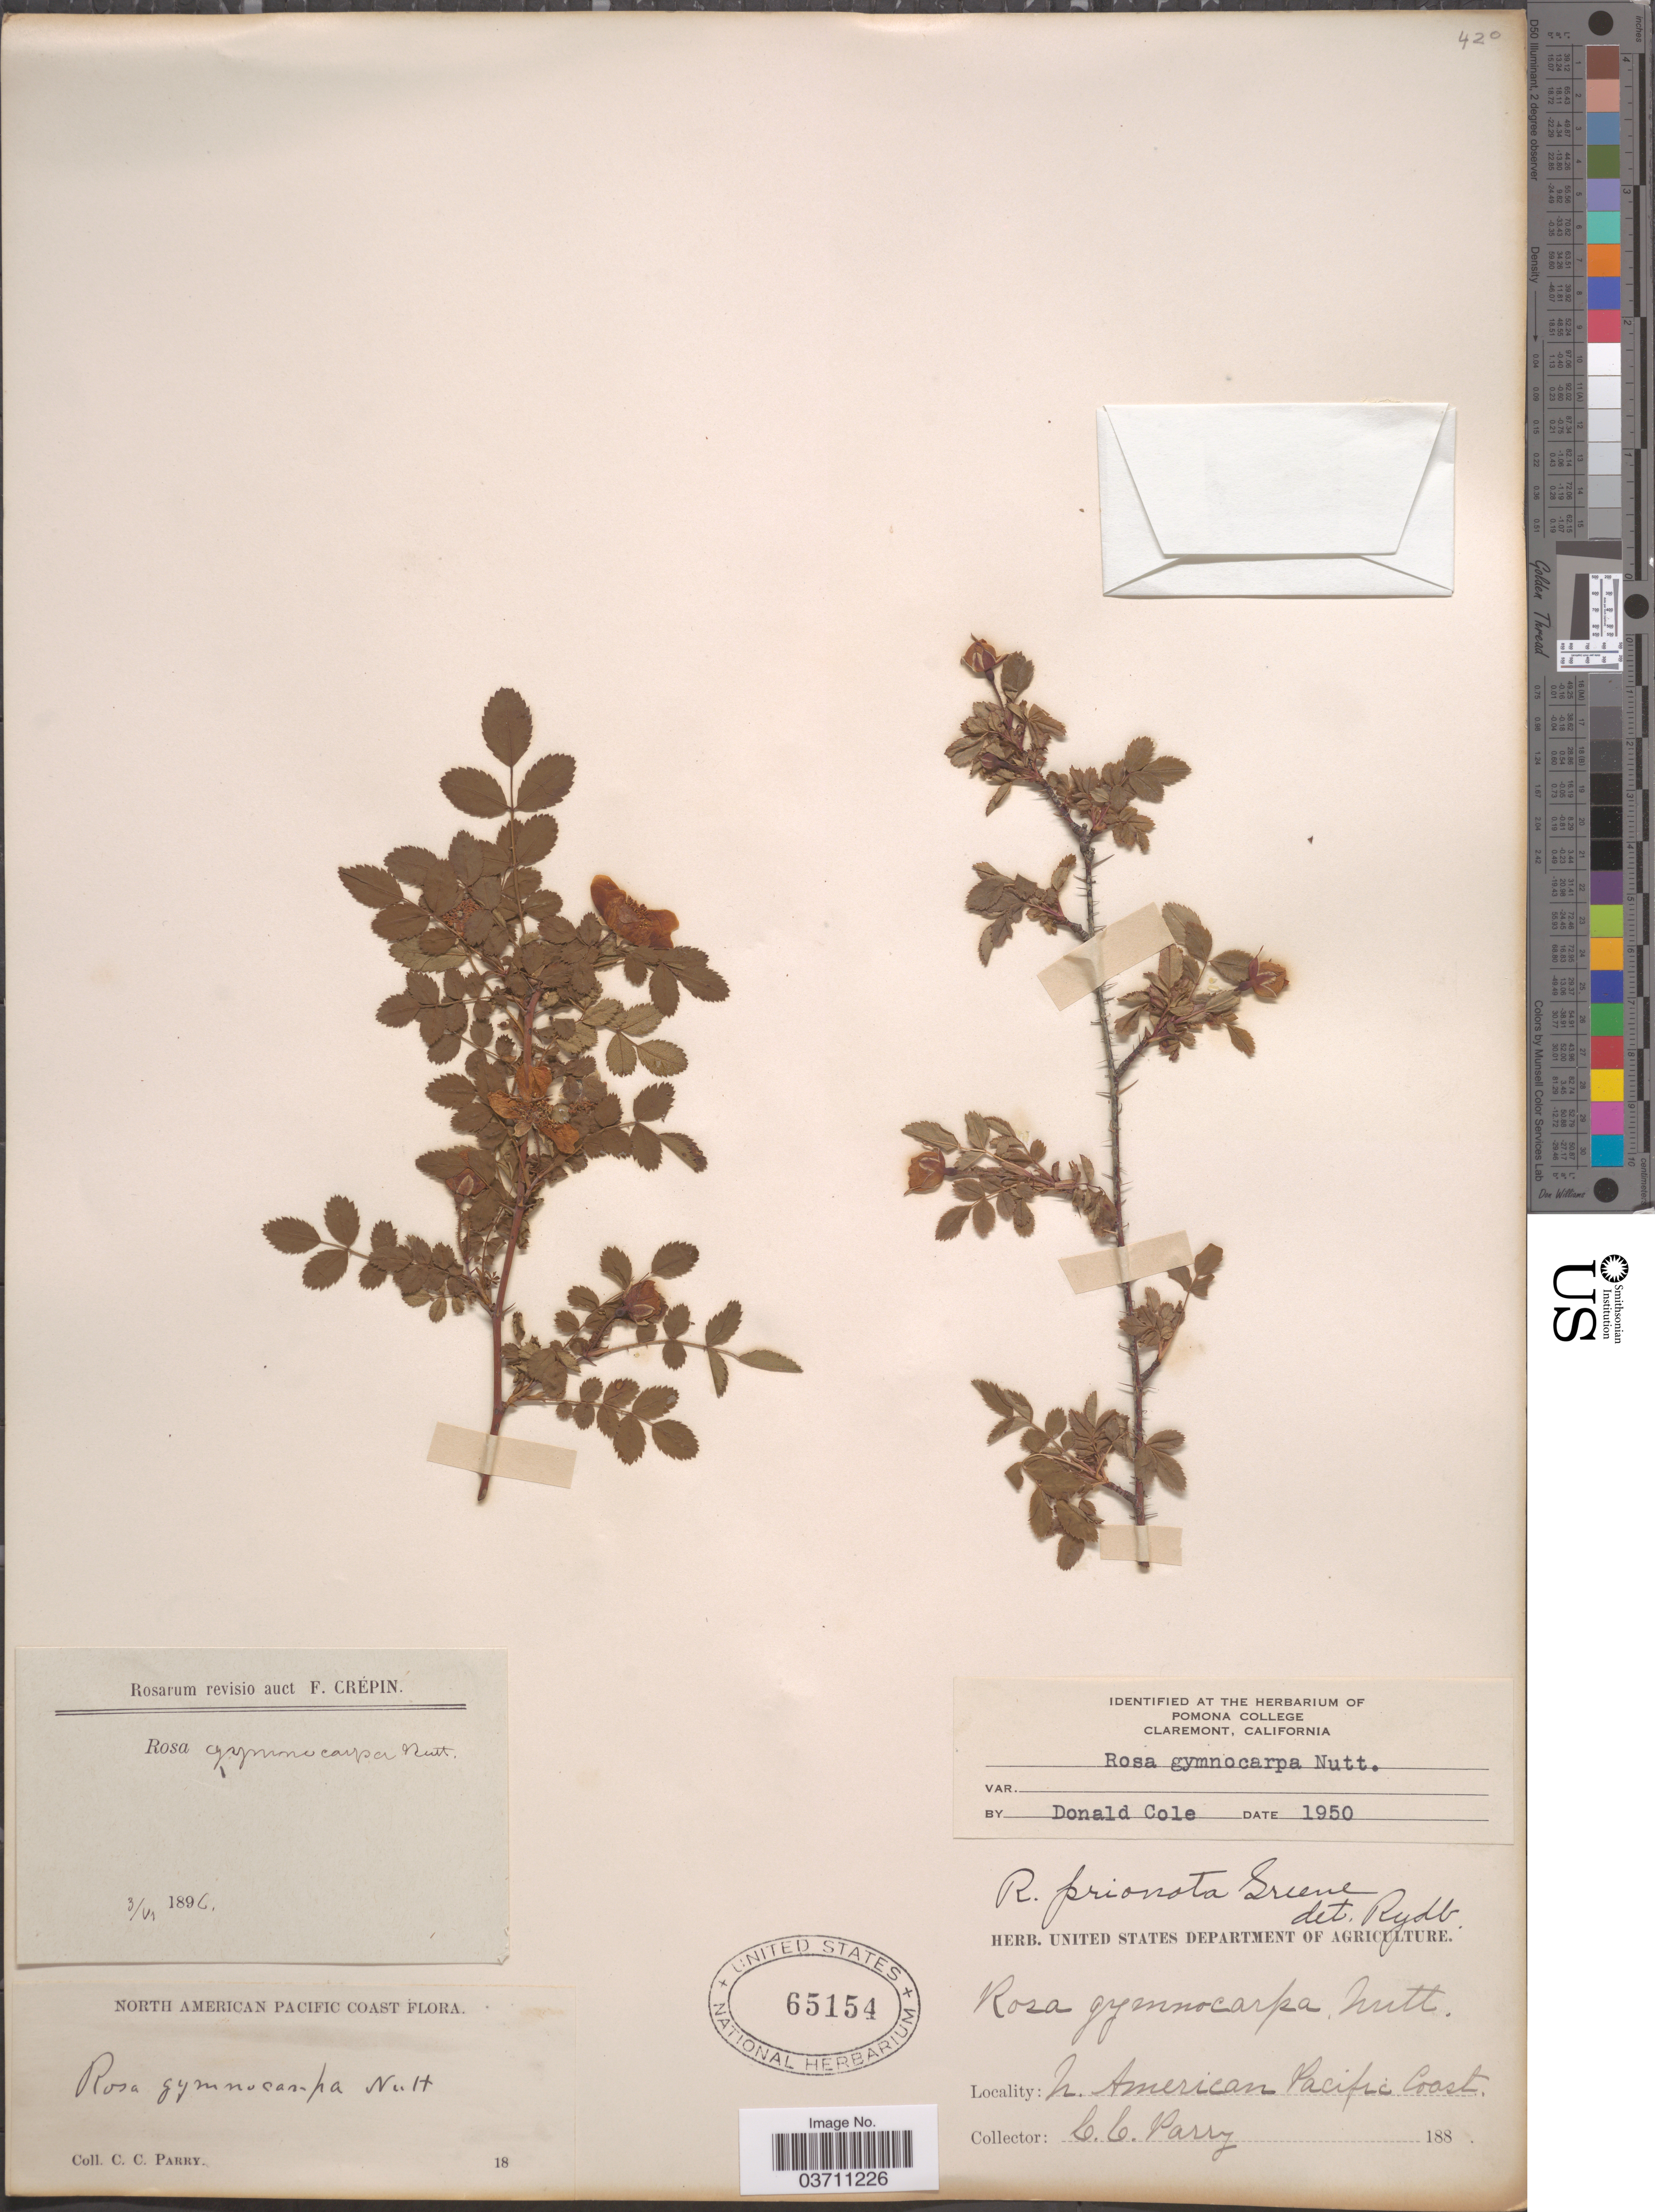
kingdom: Plantae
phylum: Tracheophyta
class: Magnoliopsida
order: Rosales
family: Rosaceae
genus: Rosa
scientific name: Rosa gymnocarpa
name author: Nutt.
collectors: C. C. Parry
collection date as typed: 188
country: United States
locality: North American Pacific Coast.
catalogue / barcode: US 65154